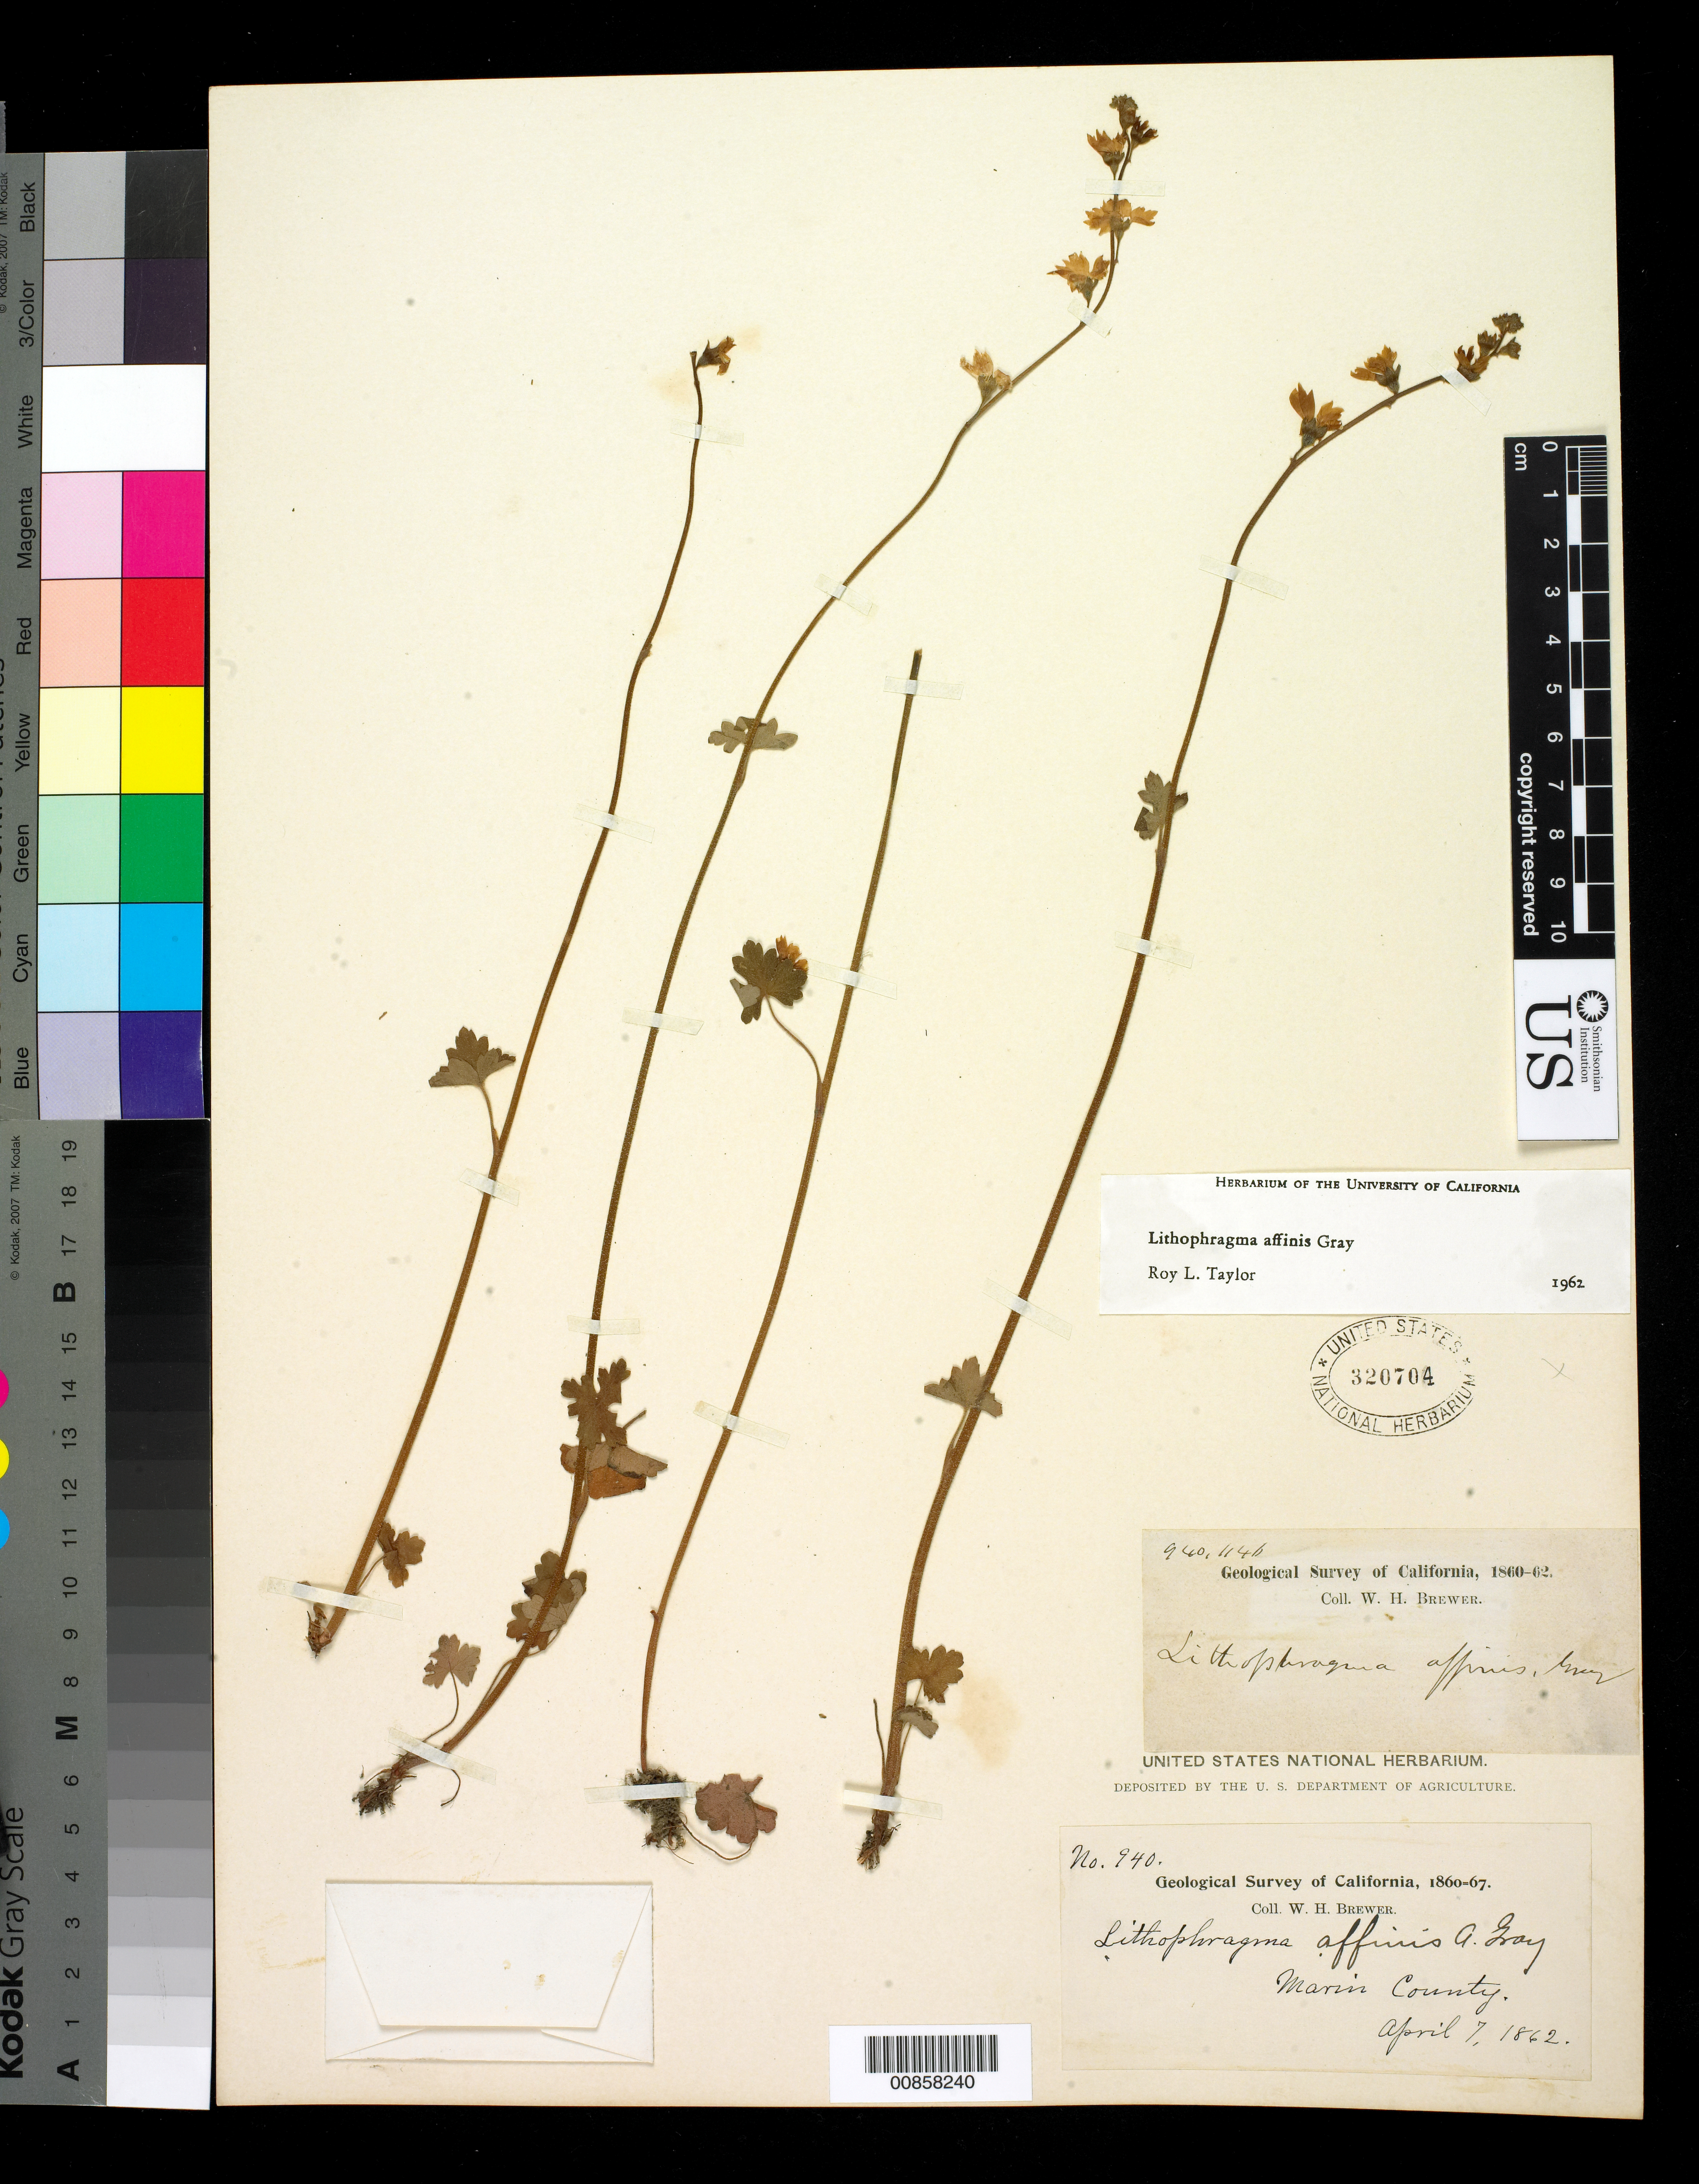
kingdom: Plantae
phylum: Tracheophyta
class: Magnoliopsida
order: Saxifragales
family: Saxifragaceae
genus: Lithophragma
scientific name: Lithophragma affine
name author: A. Gray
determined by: Taylor, R. L.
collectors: W. H. Brewer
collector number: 940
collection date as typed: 07 Apr 1862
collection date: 1862-04-07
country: United States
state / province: California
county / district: Marin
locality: Southeast of Monte Diablo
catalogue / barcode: US 320704